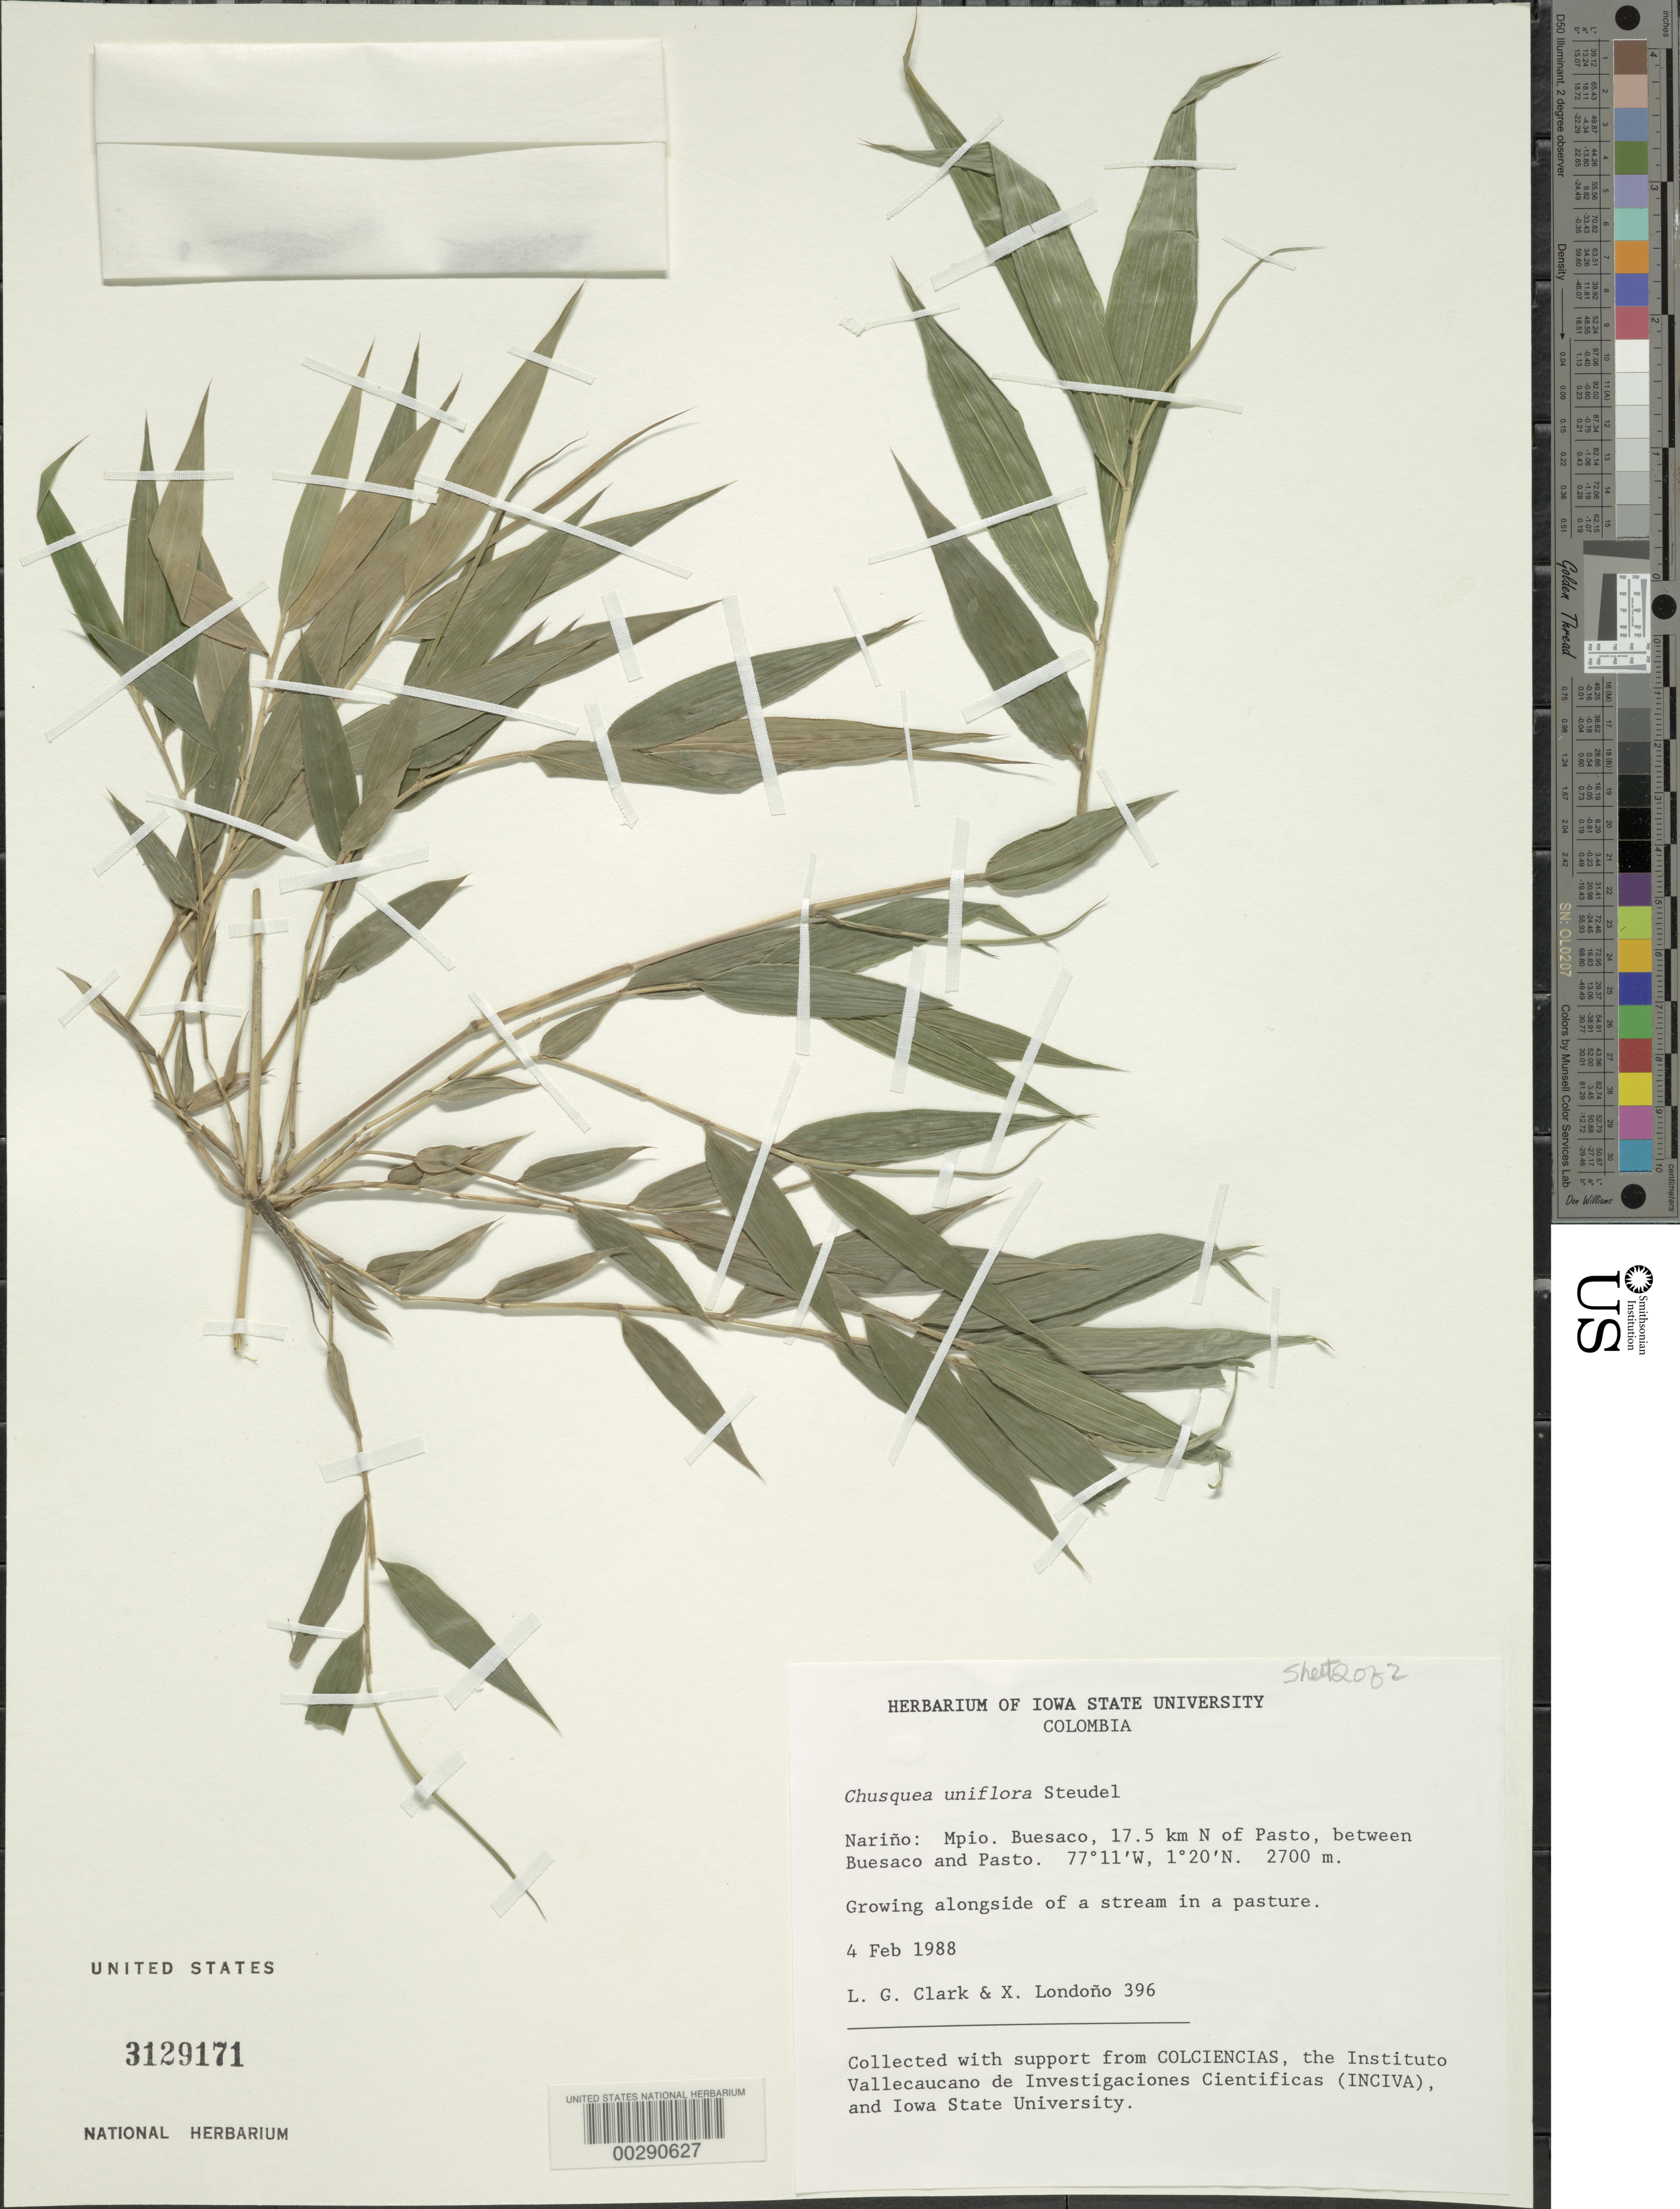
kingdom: Plantae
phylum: Tracheophyta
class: Liliopsida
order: Poales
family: Poaceae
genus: Chusquea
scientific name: Chusquea uniflora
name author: Steud.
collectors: L. G. Clark & X. Londoño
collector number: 396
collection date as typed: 04 Feb 1988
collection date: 1988-02-04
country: Colombia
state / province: Nariño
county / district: Buesaco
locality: Mun. Buesaco, 17.5 km N of Pasto, between Buesaco and Pasto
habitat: Alongside of a stream in a pasture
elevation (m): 2700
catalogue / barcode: US 3129171